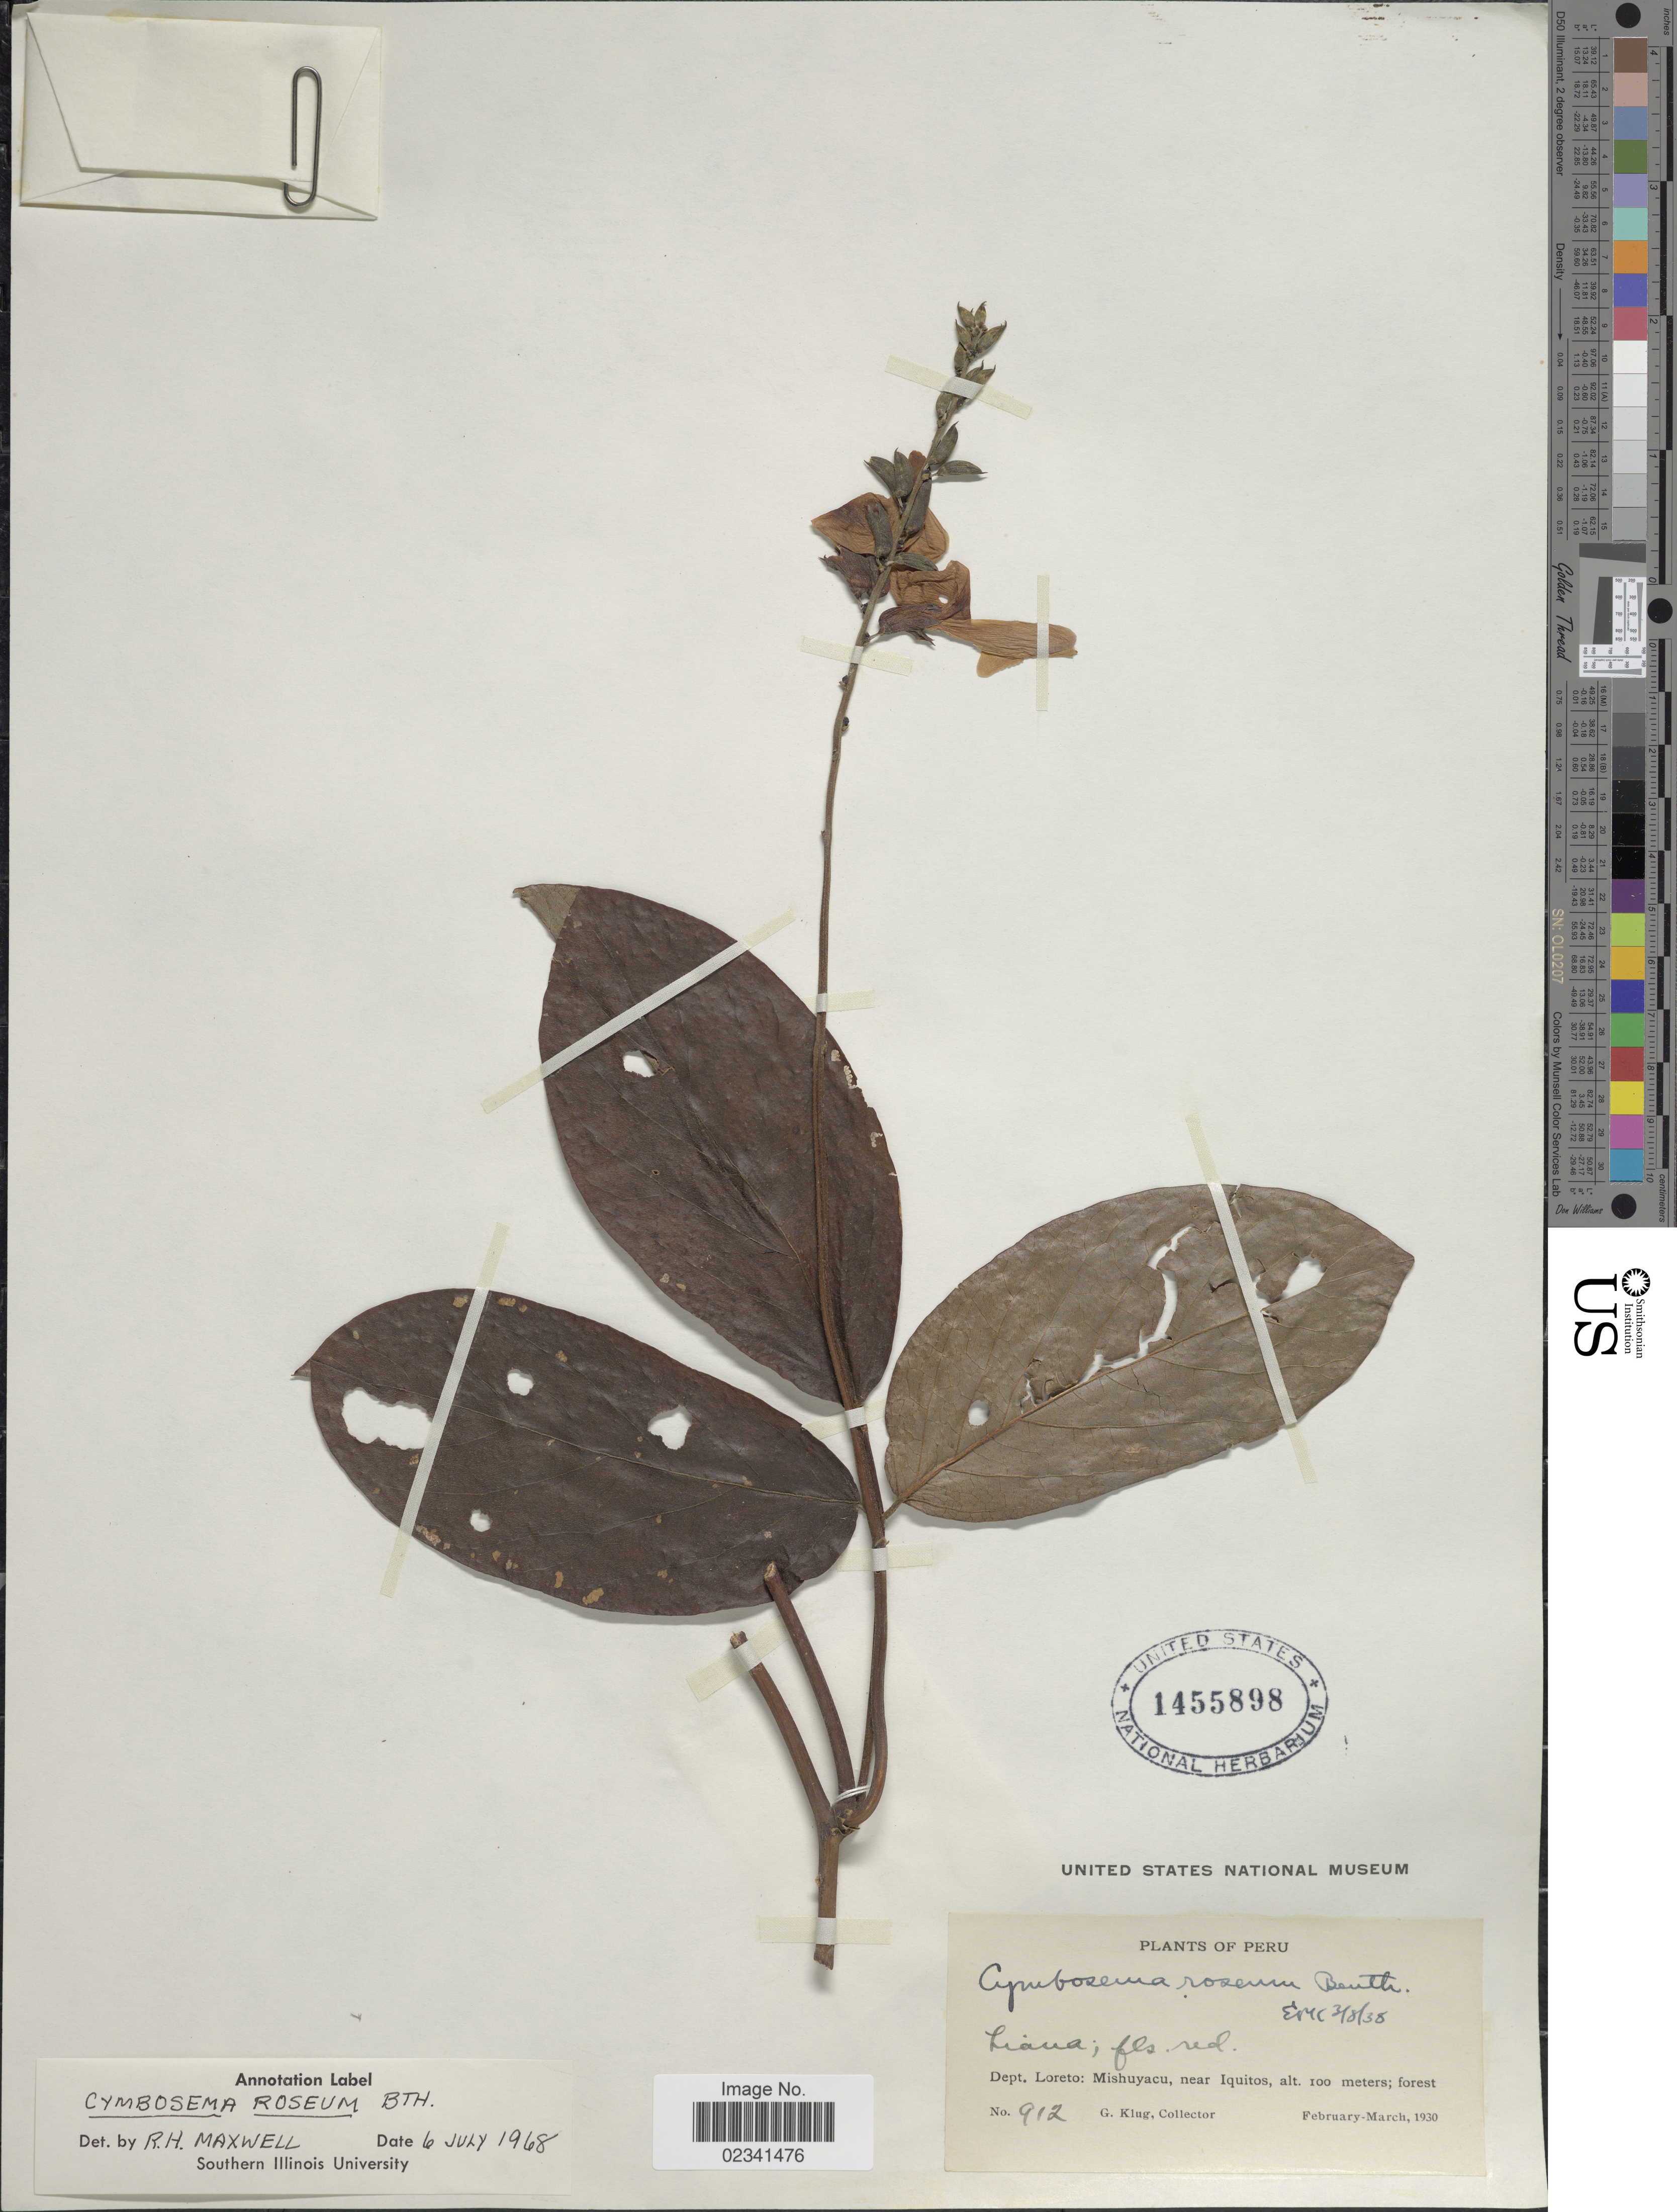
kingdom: Plantae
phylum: Tracheophyta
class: Magnoliopsida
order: Fabales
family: Fabaceae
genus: Cymbosema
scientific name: Cymbosema roseum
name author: Benth.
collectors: G. Klug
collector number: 912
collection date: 1930-02/1930-03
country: Peru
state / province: Loreto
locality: Mishuyacu, near Iquitos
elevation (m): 100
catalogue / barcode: US 1455898